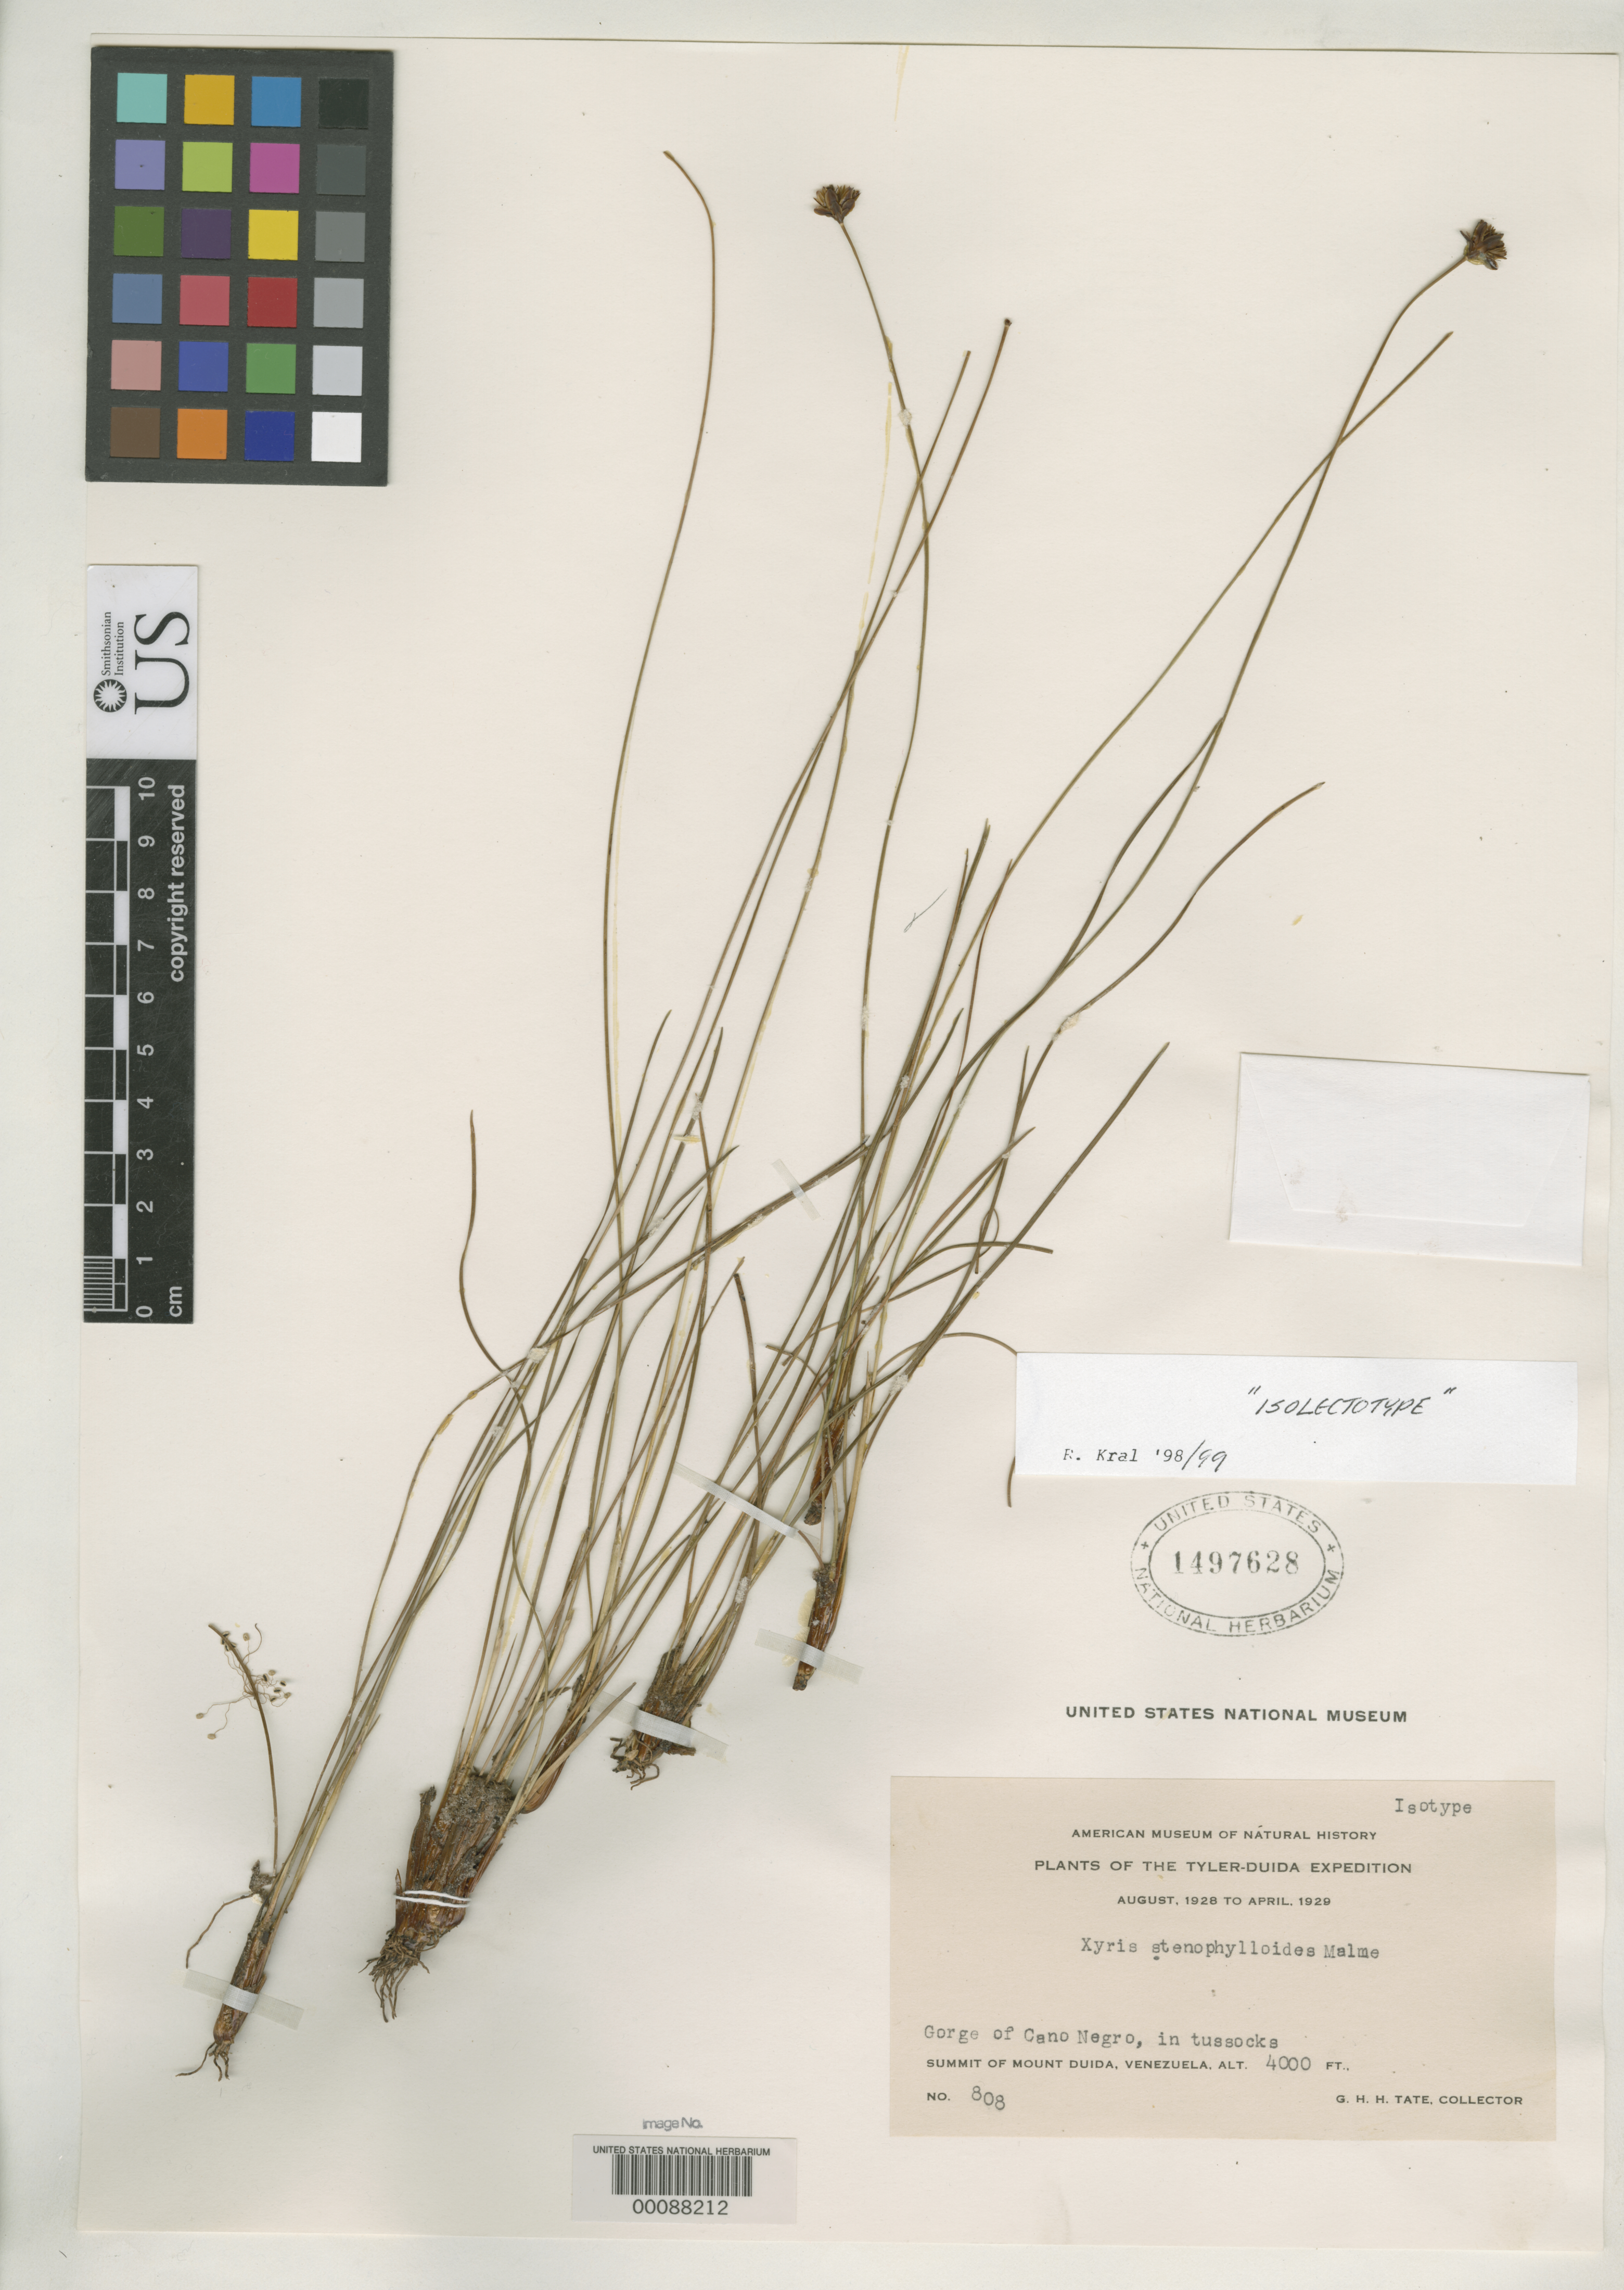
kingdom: Plantae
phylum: Tracheophyta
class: Liliopsida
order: Poales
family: Xyridaceae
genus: Xyris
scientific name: Xyris stenophylloides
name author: Malme in Gleason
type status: Isotype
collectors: G. H. H.Tate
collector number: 808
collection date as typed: Aug 1928 to -- Apr 1929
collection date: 1928-08/1929-04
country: Venezuela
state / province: Amazonas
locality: Gorge of Cano Negro, Mount Duida; alt. 4000 Ft.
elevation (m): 1219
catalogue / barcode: US 1497628